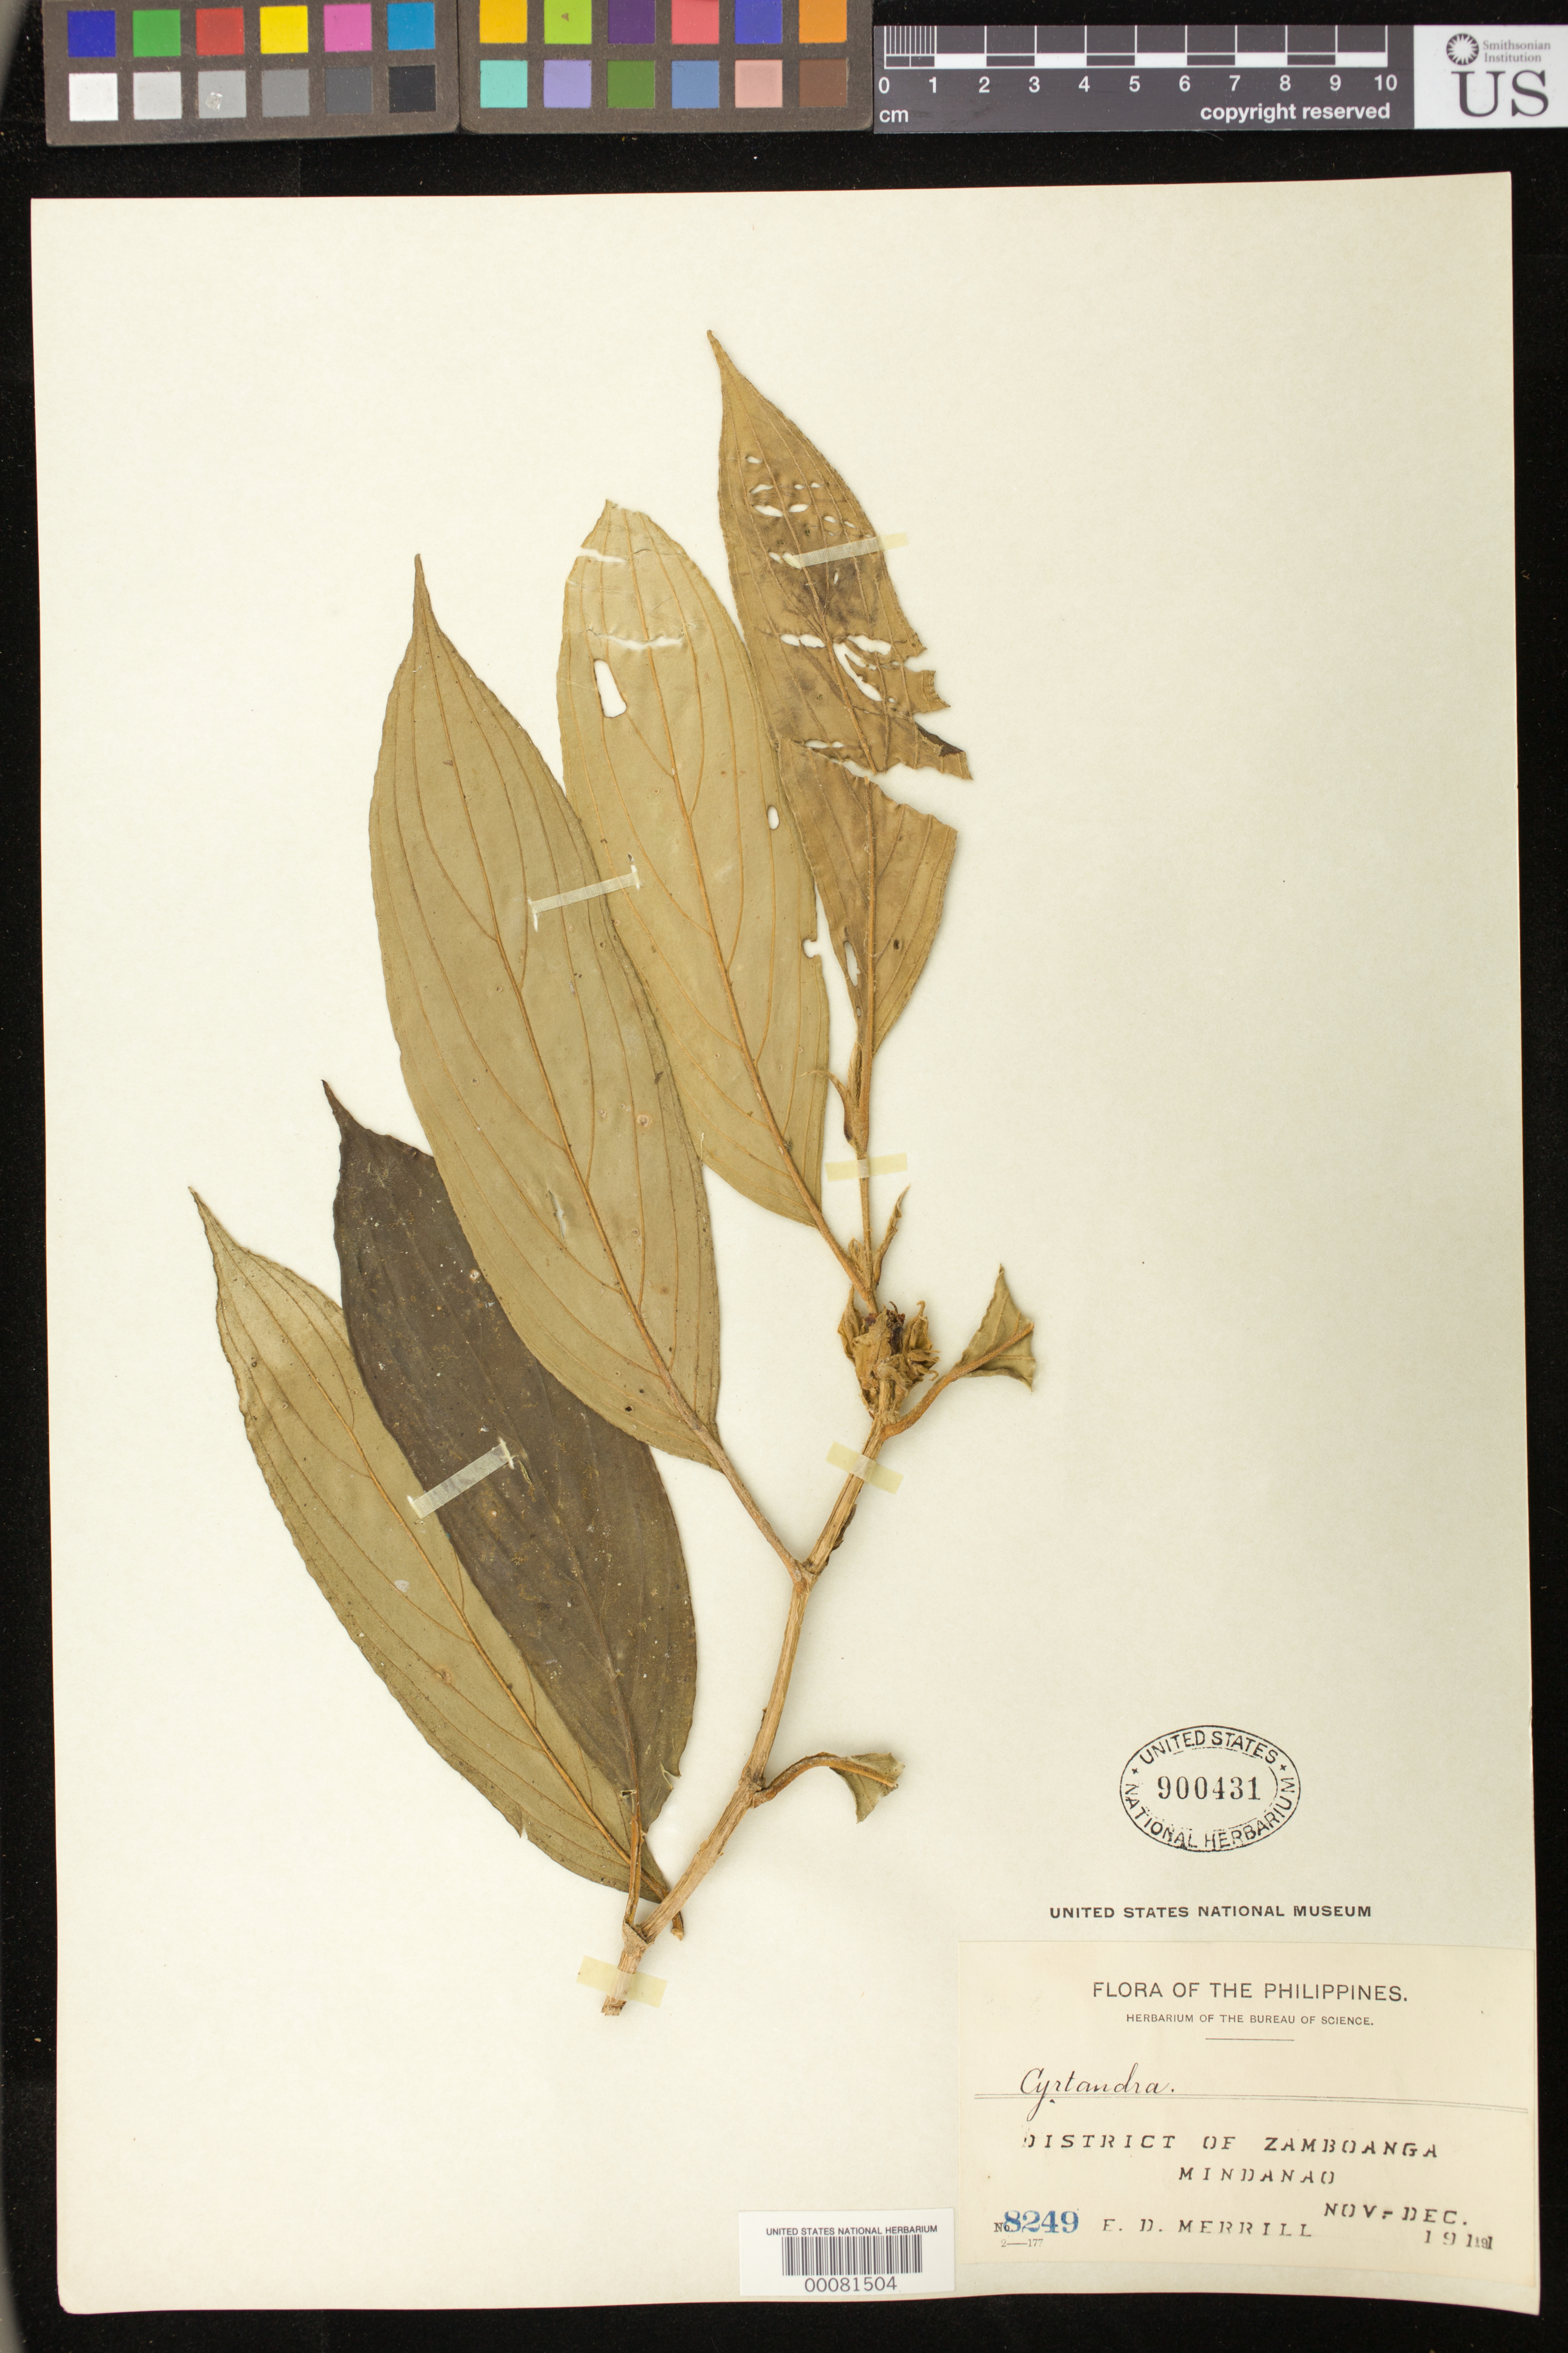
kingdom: Plantae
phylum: Tracheophyta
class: Magnoliopsida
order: Lamiales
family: Gesneriaceae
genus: Cyrtandra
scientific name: Cyrtandra sp.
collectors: E. D. Merrill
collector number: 8249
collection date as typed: Nov-Dec 1911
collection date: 1911-11/1911-12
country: Philippines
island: Mindanao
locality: District of Zamboanga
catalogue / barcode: US 900431